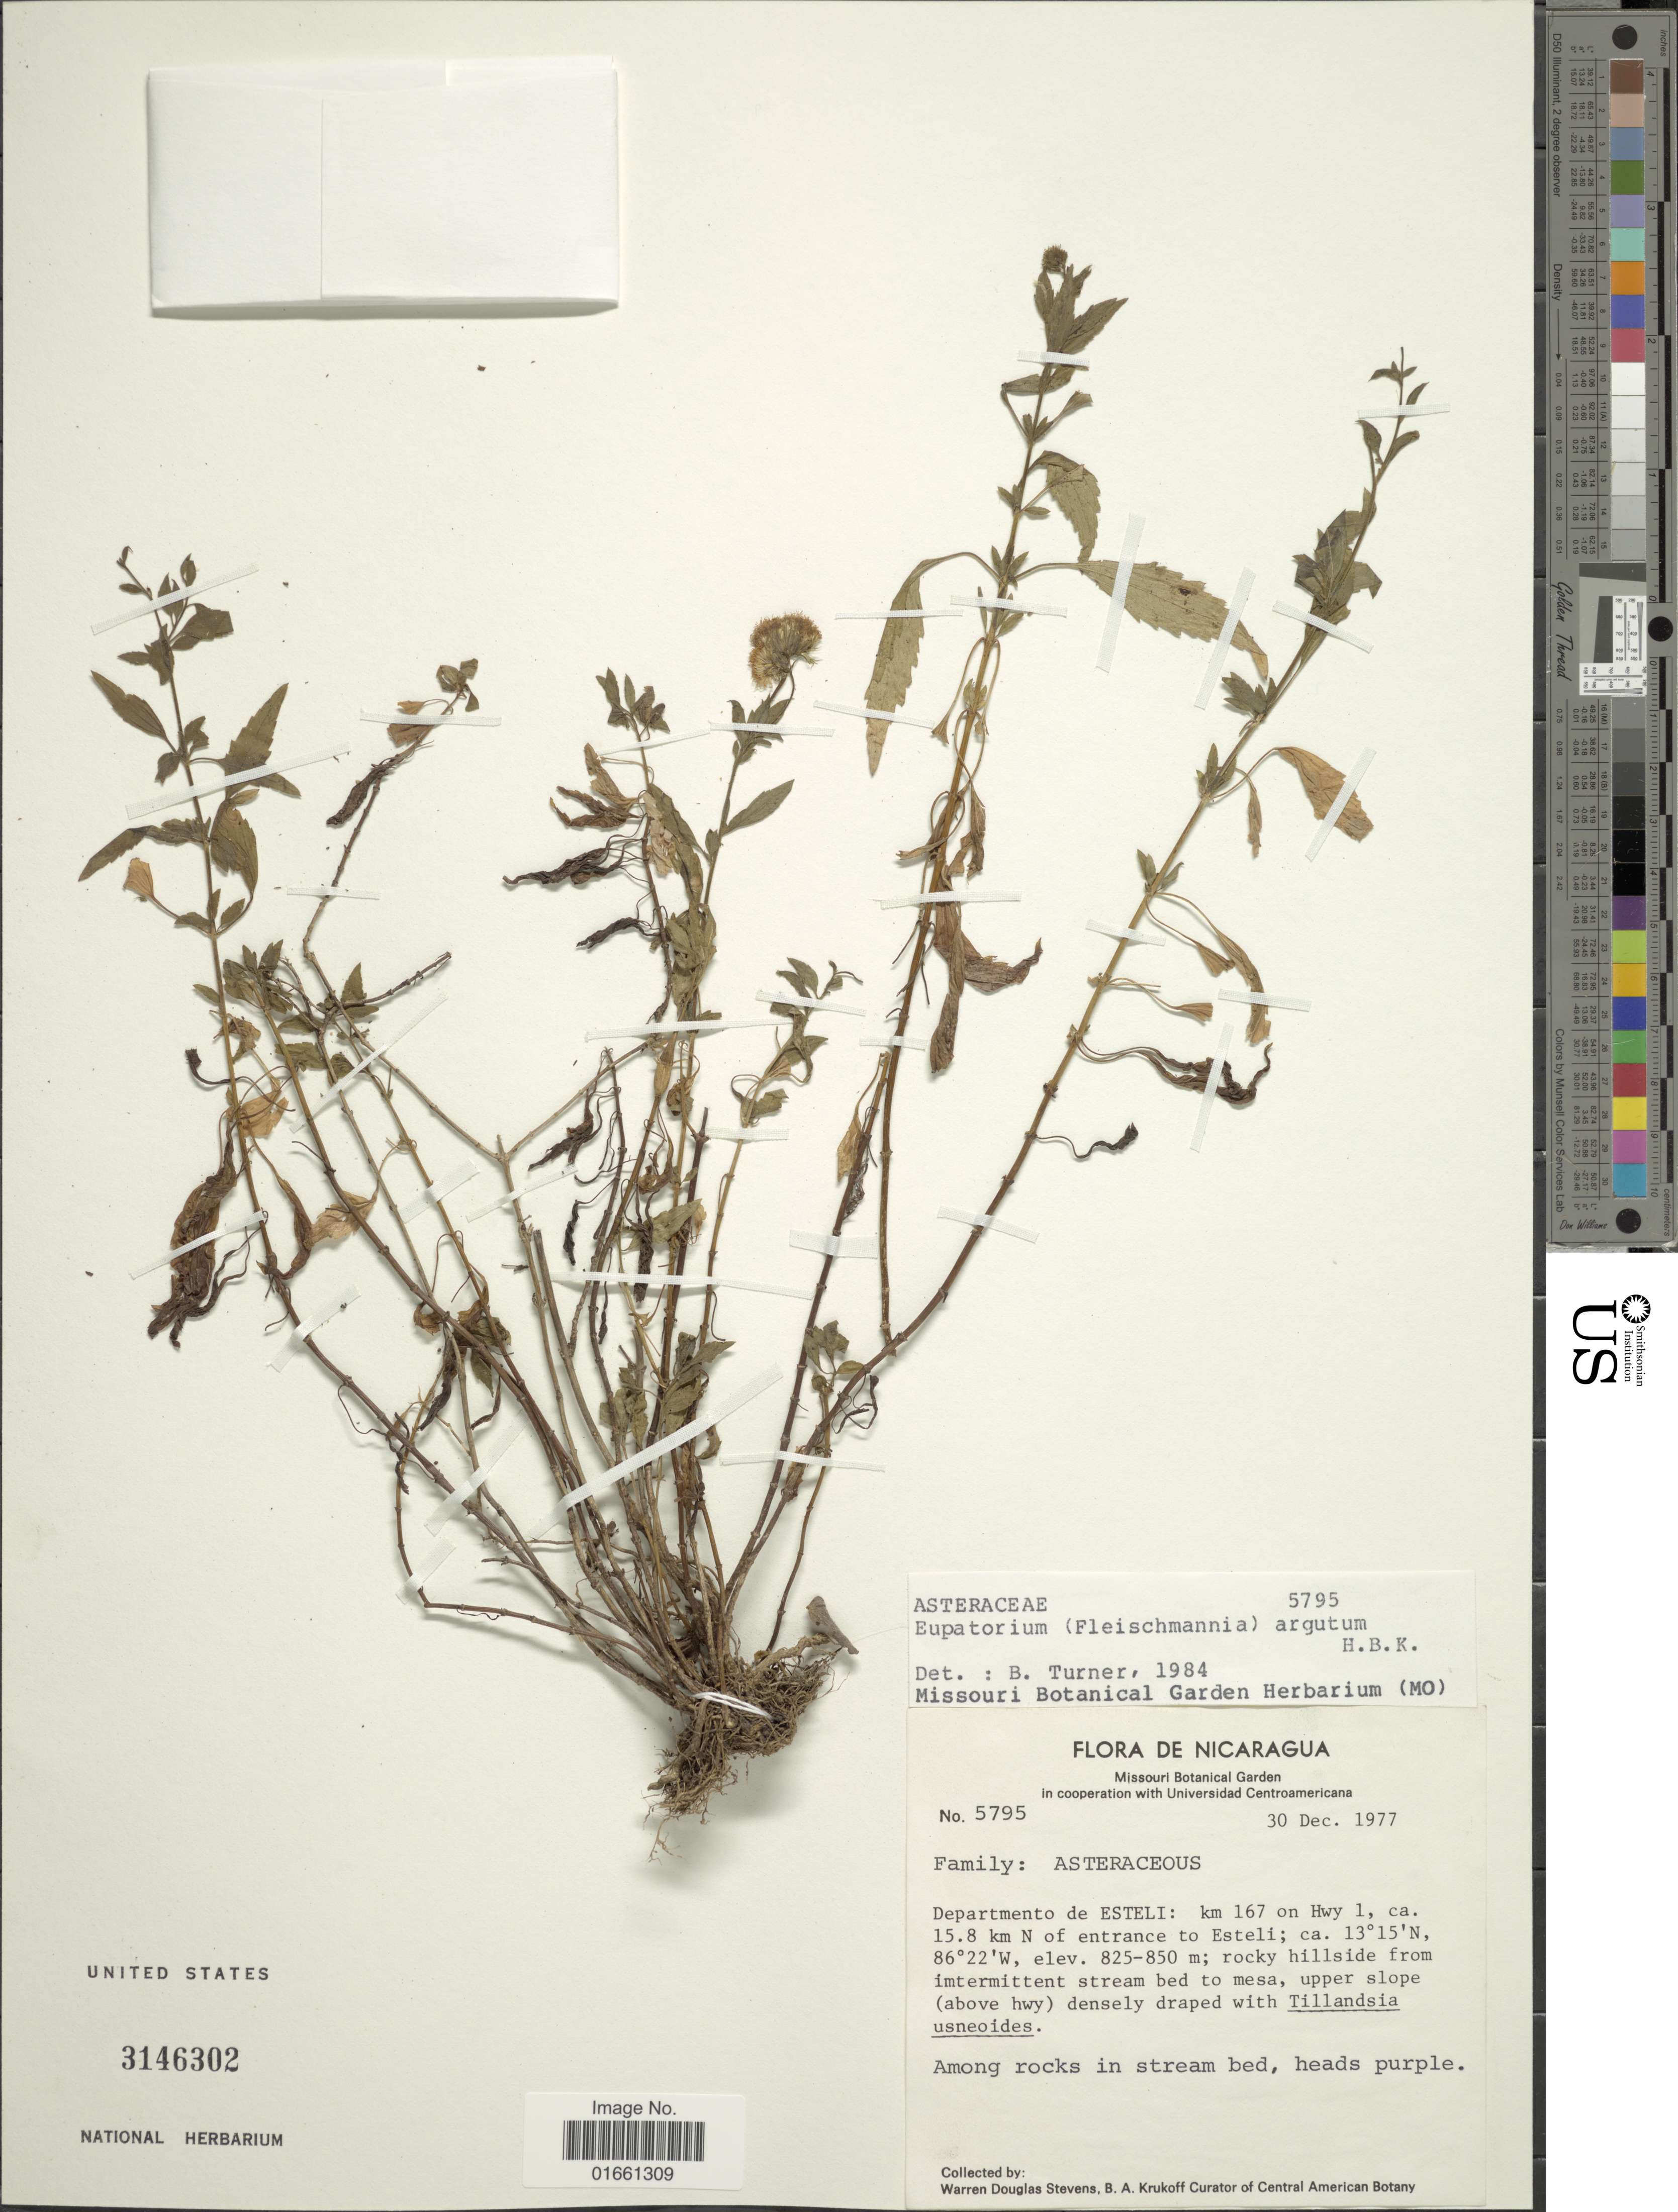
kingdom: Plantae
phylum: Tracheophyta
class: Magnoliopsida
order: Asterales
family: Asteraceae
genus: Fleischmannia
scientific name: Fleischmannia arguta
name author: (Kunth) B.L. Rob.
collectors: W. D. Stevens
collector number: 5795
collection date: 1977-12-30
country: Nicaragua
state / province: Esteli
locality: Departamento de Esteli: km 167 on Hwy 1, ca 15.8 km N of entrance to Esteli.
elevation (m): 825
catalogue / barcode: US 3146302